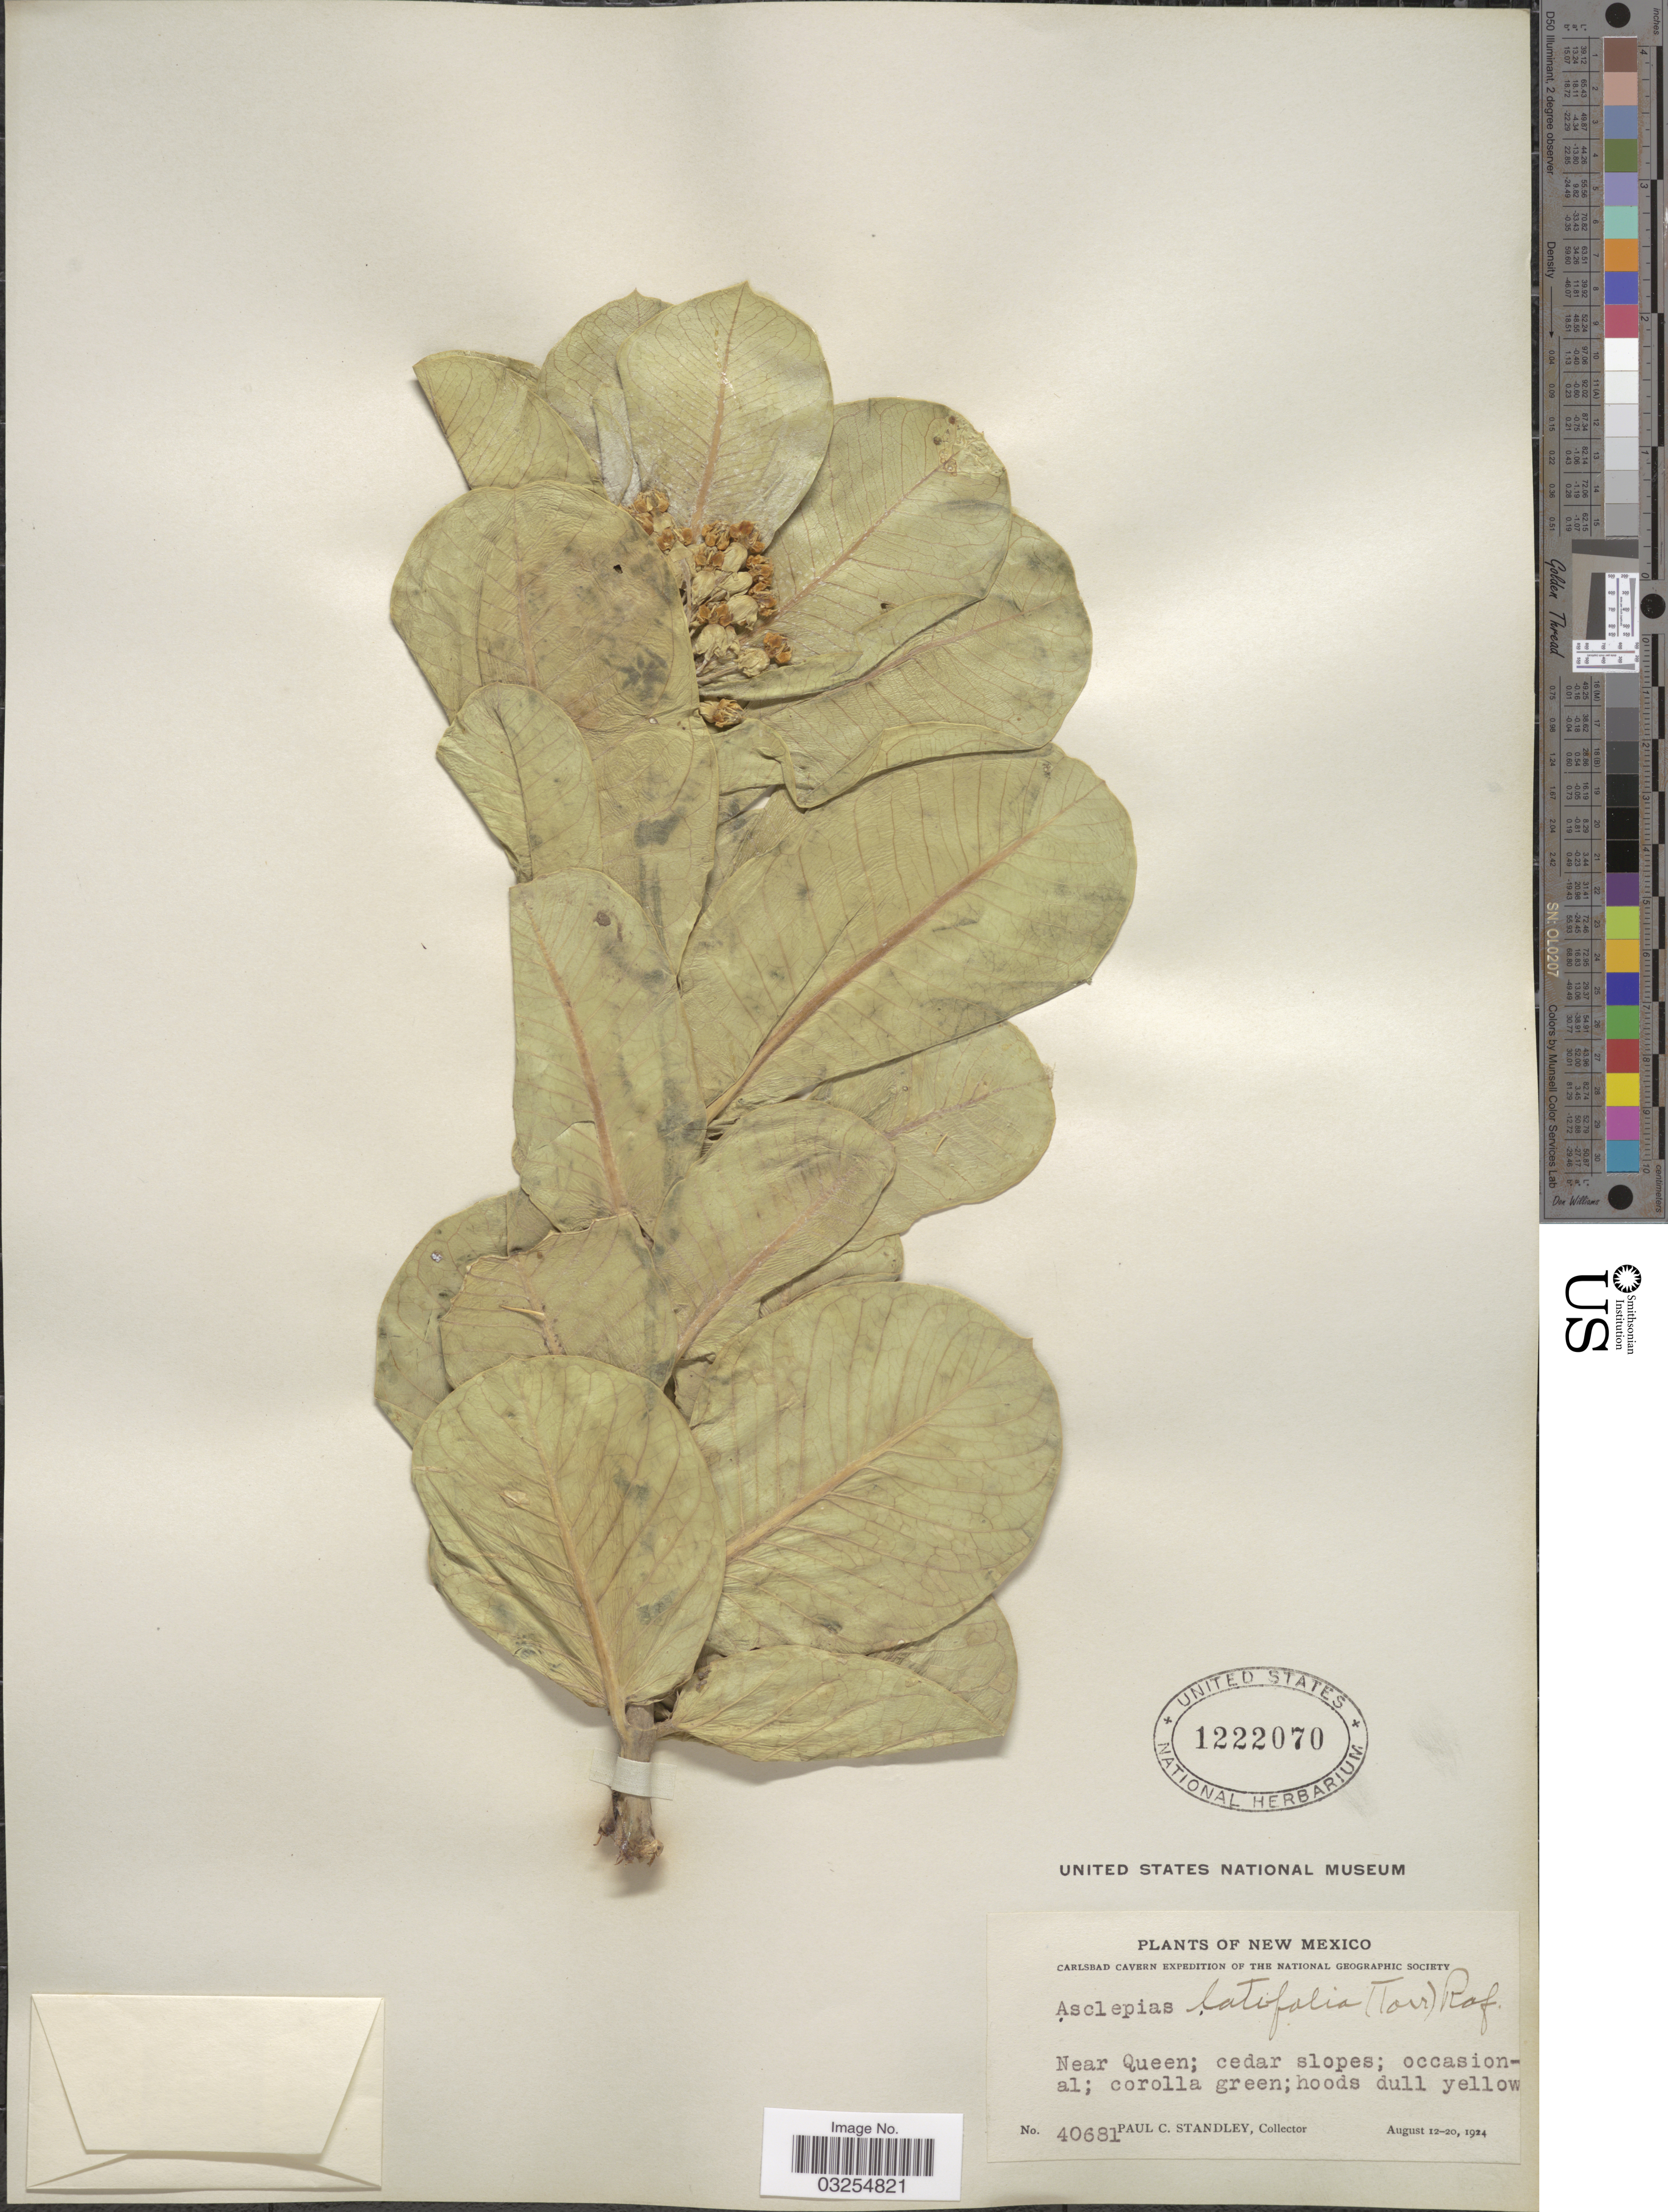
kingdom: Plantae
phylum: Tracheophyta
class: Magnoliopsida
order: Gentianales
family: Apocynaceae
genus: Asclepias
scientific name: Asclepias latifolia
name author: Torr.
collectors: P. C. Standley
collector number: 40681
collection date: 1924-08-12/1924-08-20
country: United States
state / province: New Mexico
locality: Near Queen.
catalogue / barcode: US 1222070